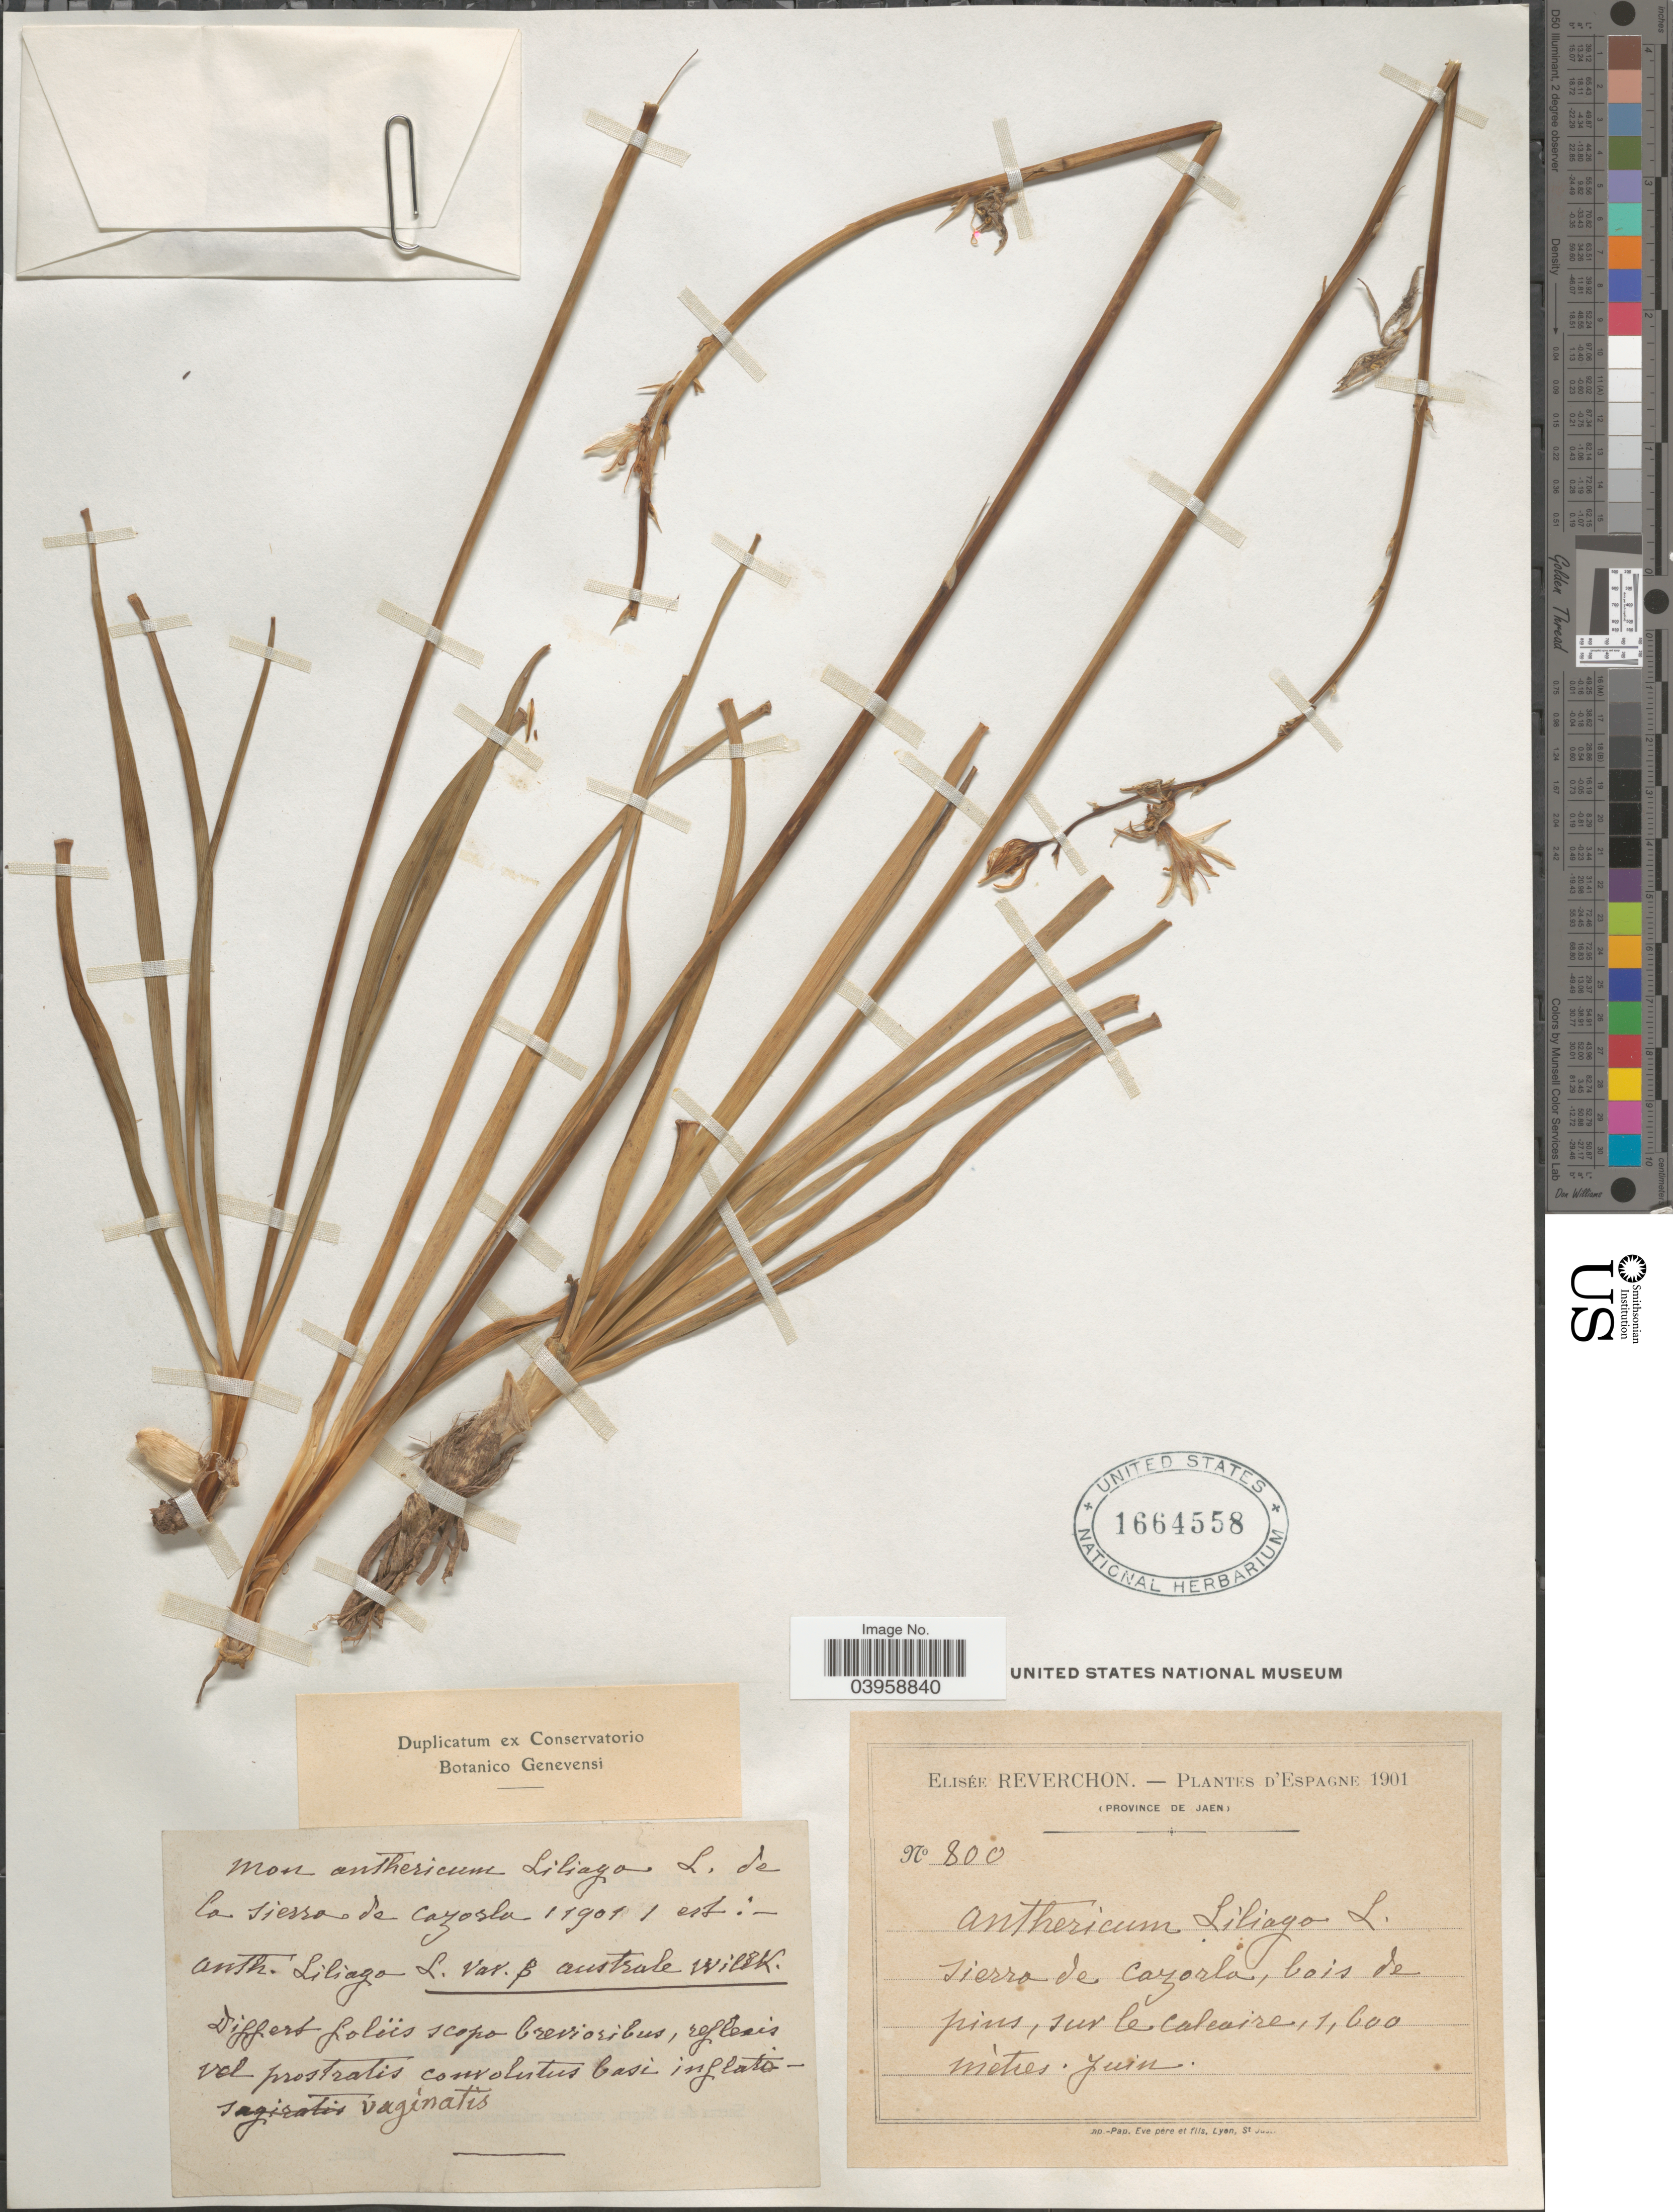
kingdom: Plantae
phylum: Tracheophyta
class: Liliopsida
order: Asparagales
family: Asparagaceae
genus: Anthericum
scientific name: Anthericum liliago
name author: L.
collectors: E. Reverchon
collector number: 800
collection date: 1901-06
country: Spain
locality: Espagne. Sierra de Cazorla, bois de pins, sur le calcaire.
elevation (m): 1600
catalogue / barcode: US 1664558